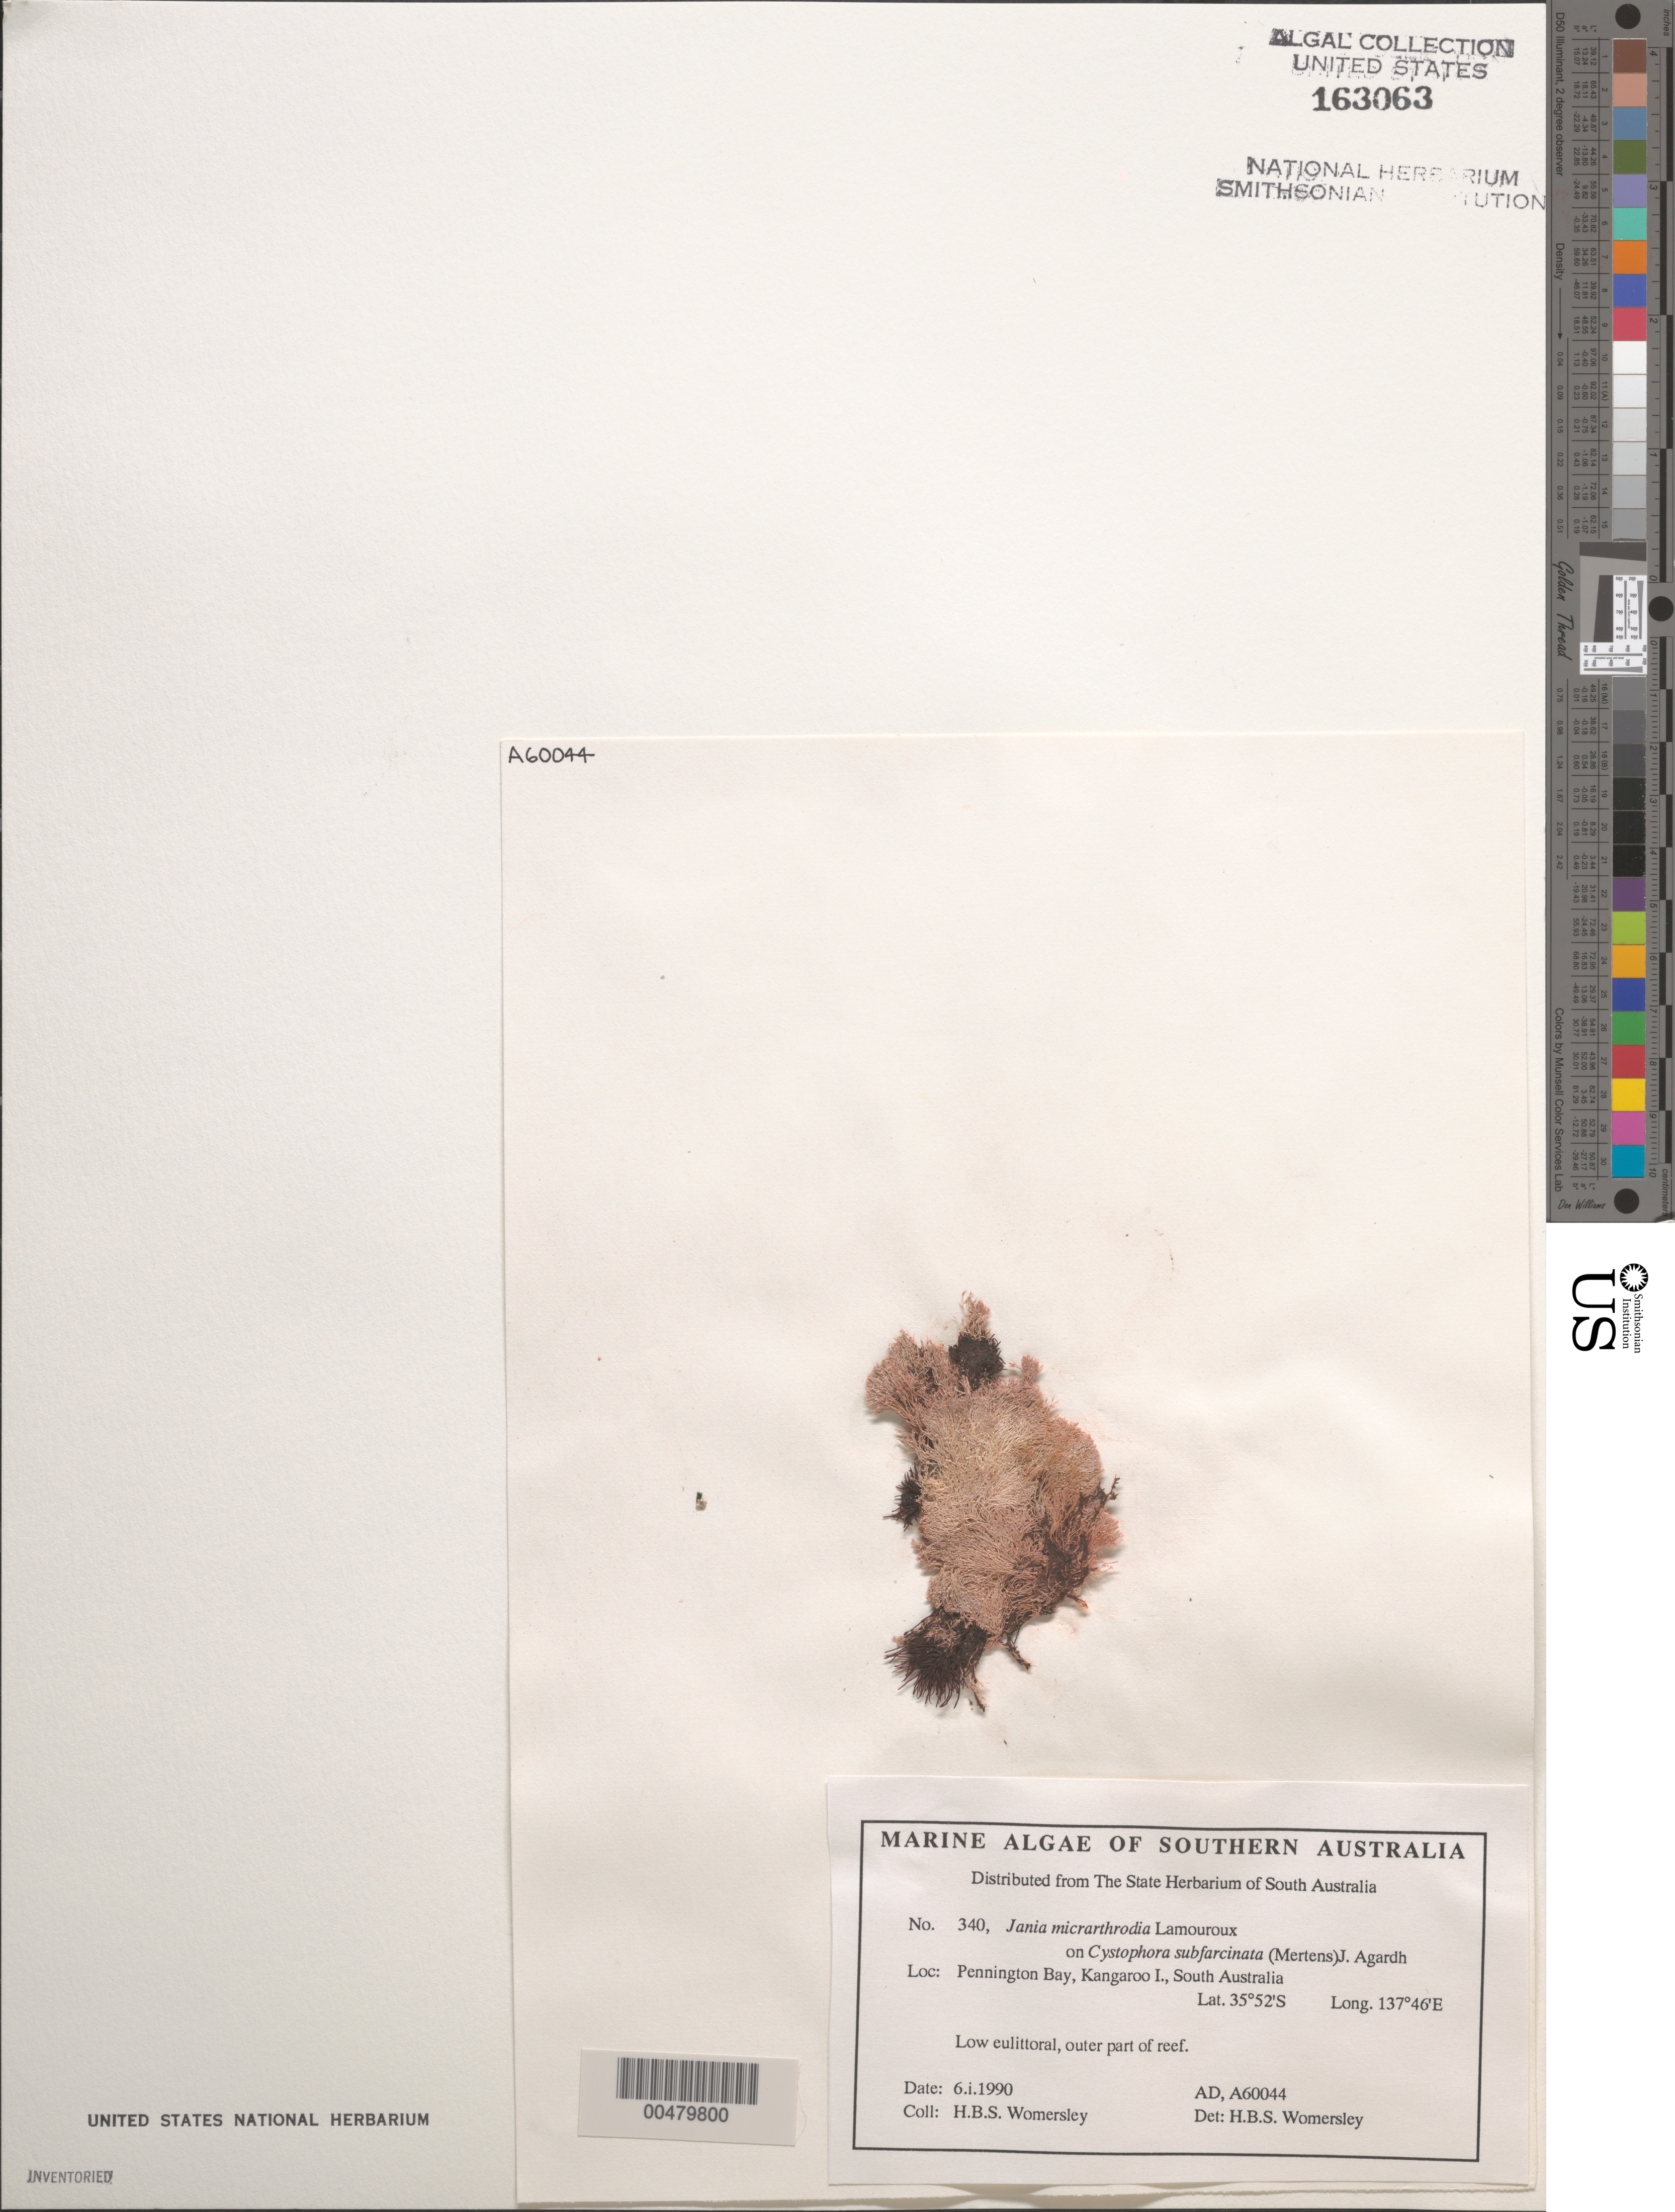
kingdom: Plantae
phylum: Rhodophyta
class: Florideophyceae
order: Corallinales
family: Corallinaceae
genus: Jania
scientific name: Jania micrarthrodia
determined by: Womersley, H. B. S.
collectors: H. B. S. Womersley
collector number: Ad A60044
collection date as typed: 06 Jan 1990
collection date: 1990-01-06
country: Australia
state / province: South Australia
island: Kangaroo Island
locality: Pennington Bay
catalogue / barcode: US 163063